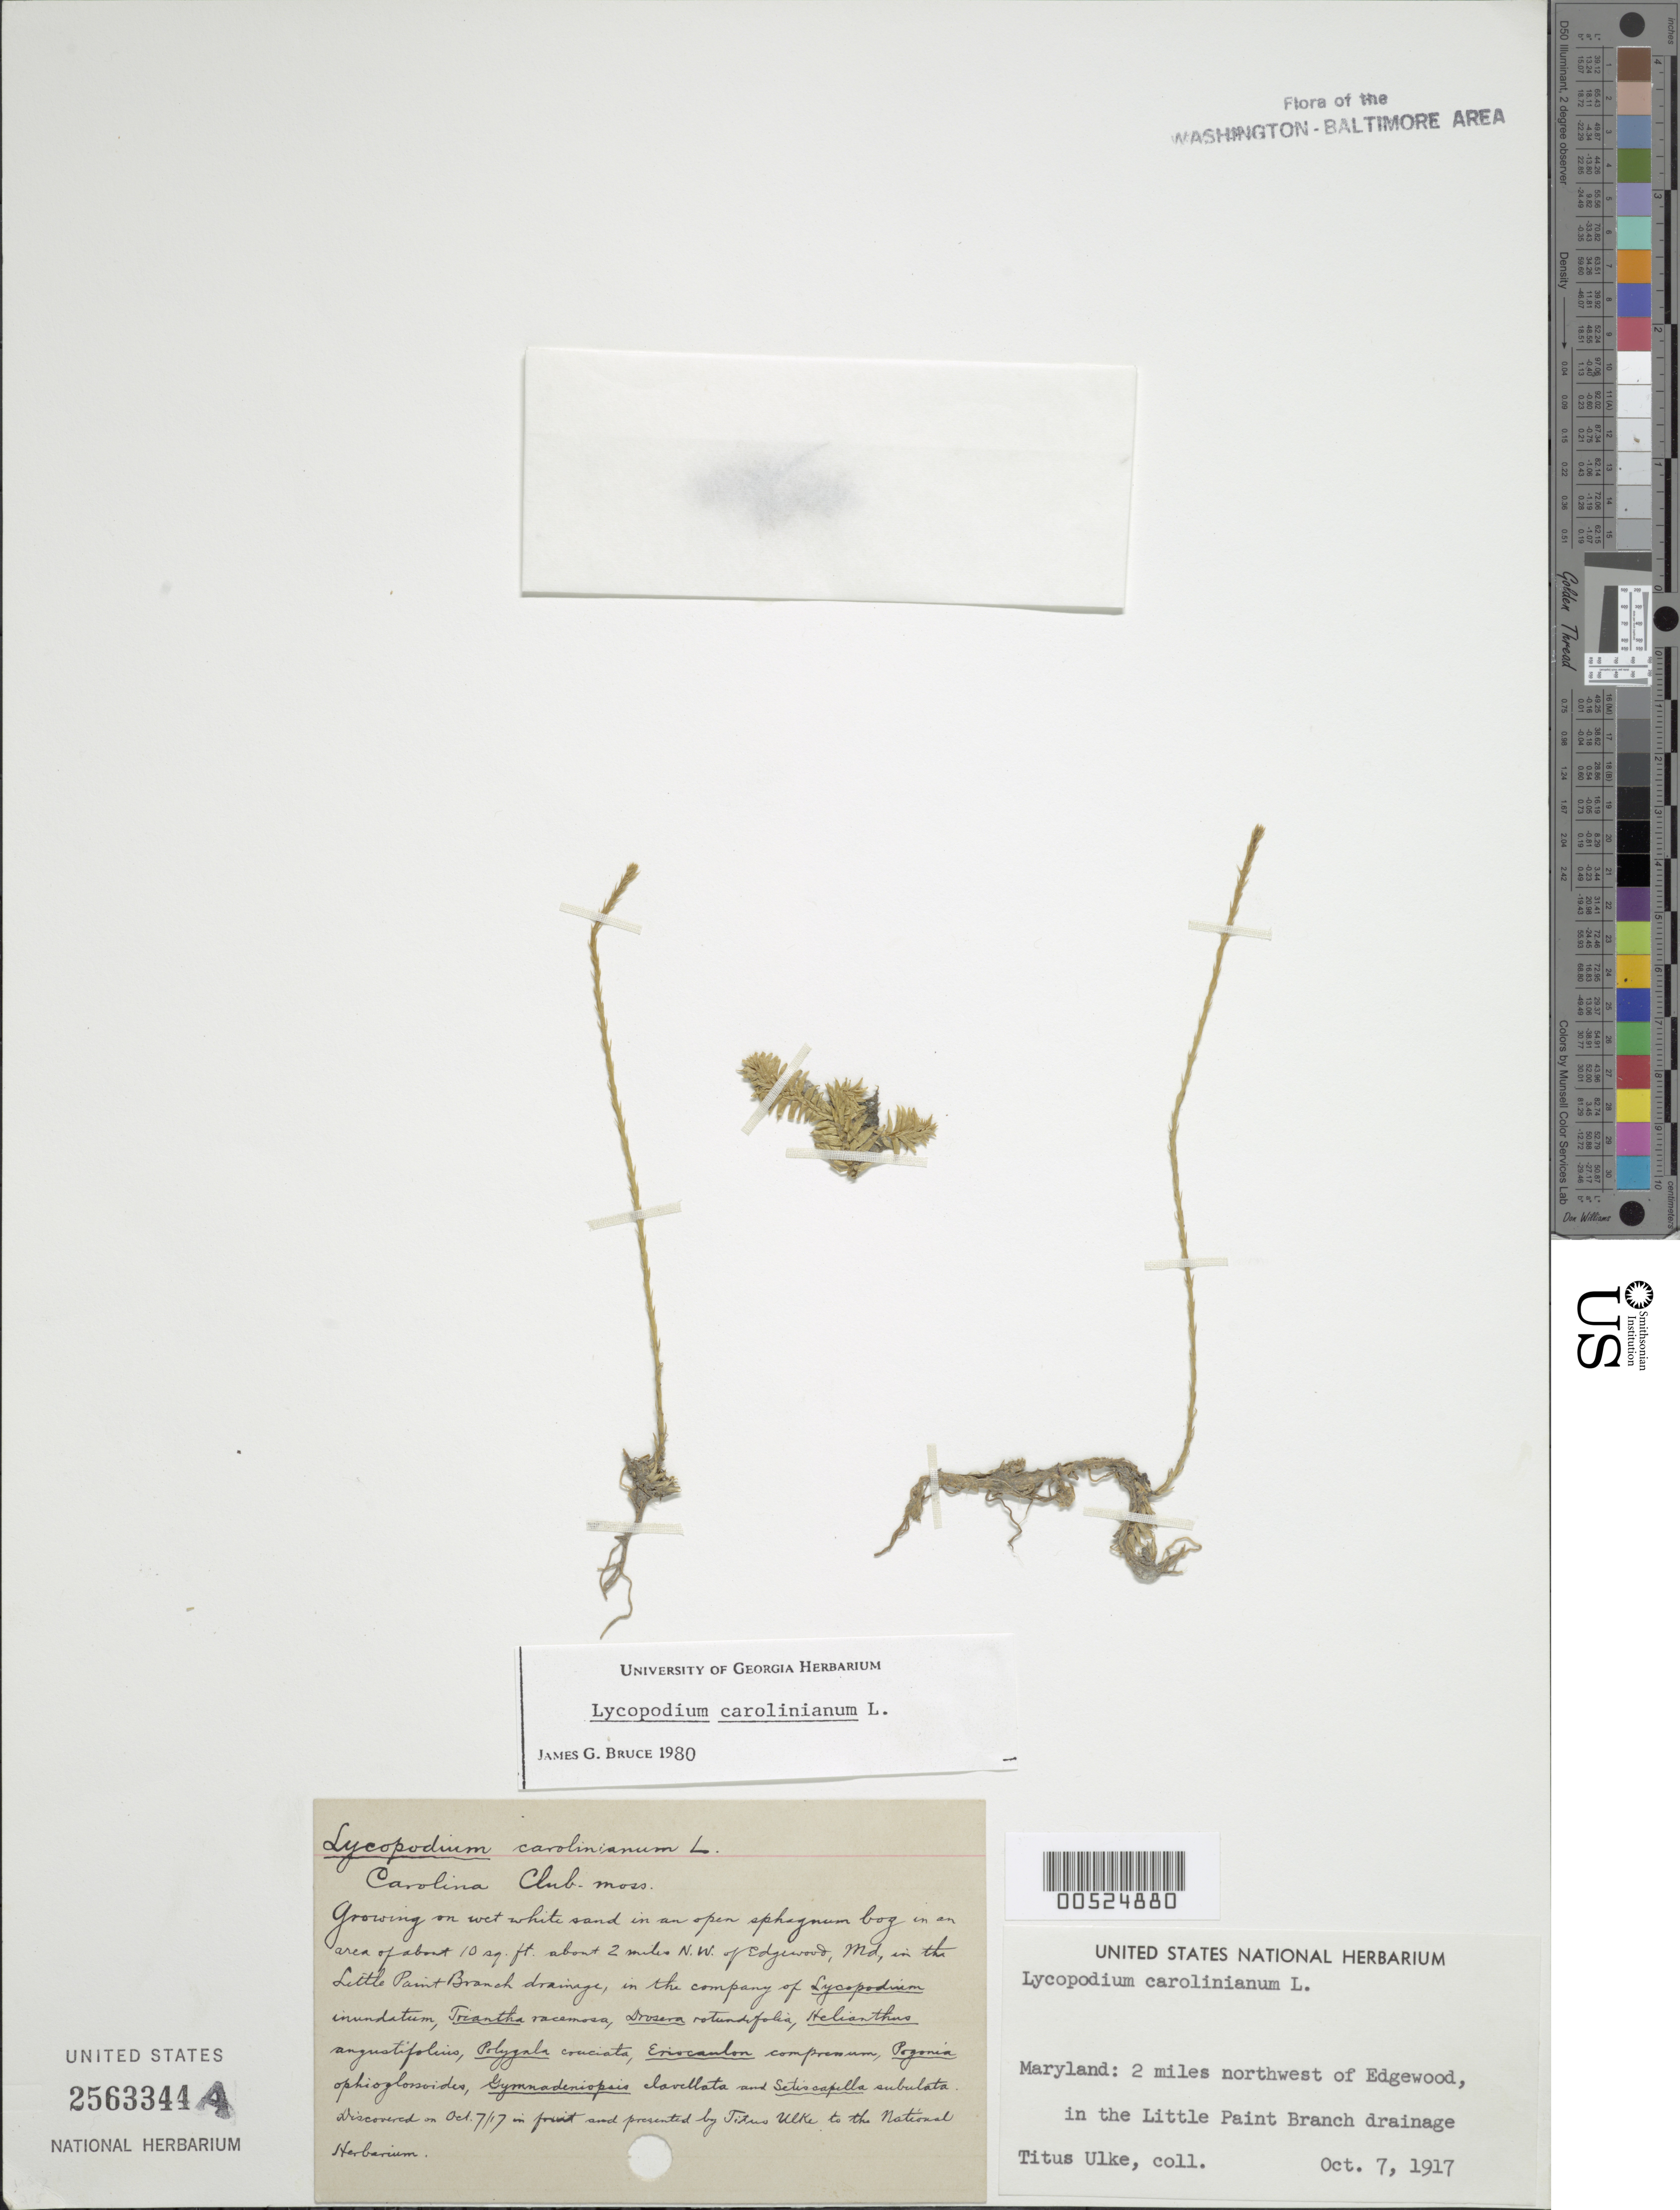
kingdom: Plantae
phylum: Tracheophyta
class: Lycopodiopsida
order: Lycopodiales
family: Lycopodiaceae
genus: Pseudolycopodiella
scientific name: Pseudolycopodiella caroliniana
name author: (L.) Holub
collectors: T. Ulke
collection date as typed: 07 Oct 1917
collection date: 1917-10-07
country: United States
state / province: Maryland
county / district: Prince George's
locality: Edgewood, 2 mi. NW of, in Little Paint Branch Drainage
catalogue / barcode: US 2563344A